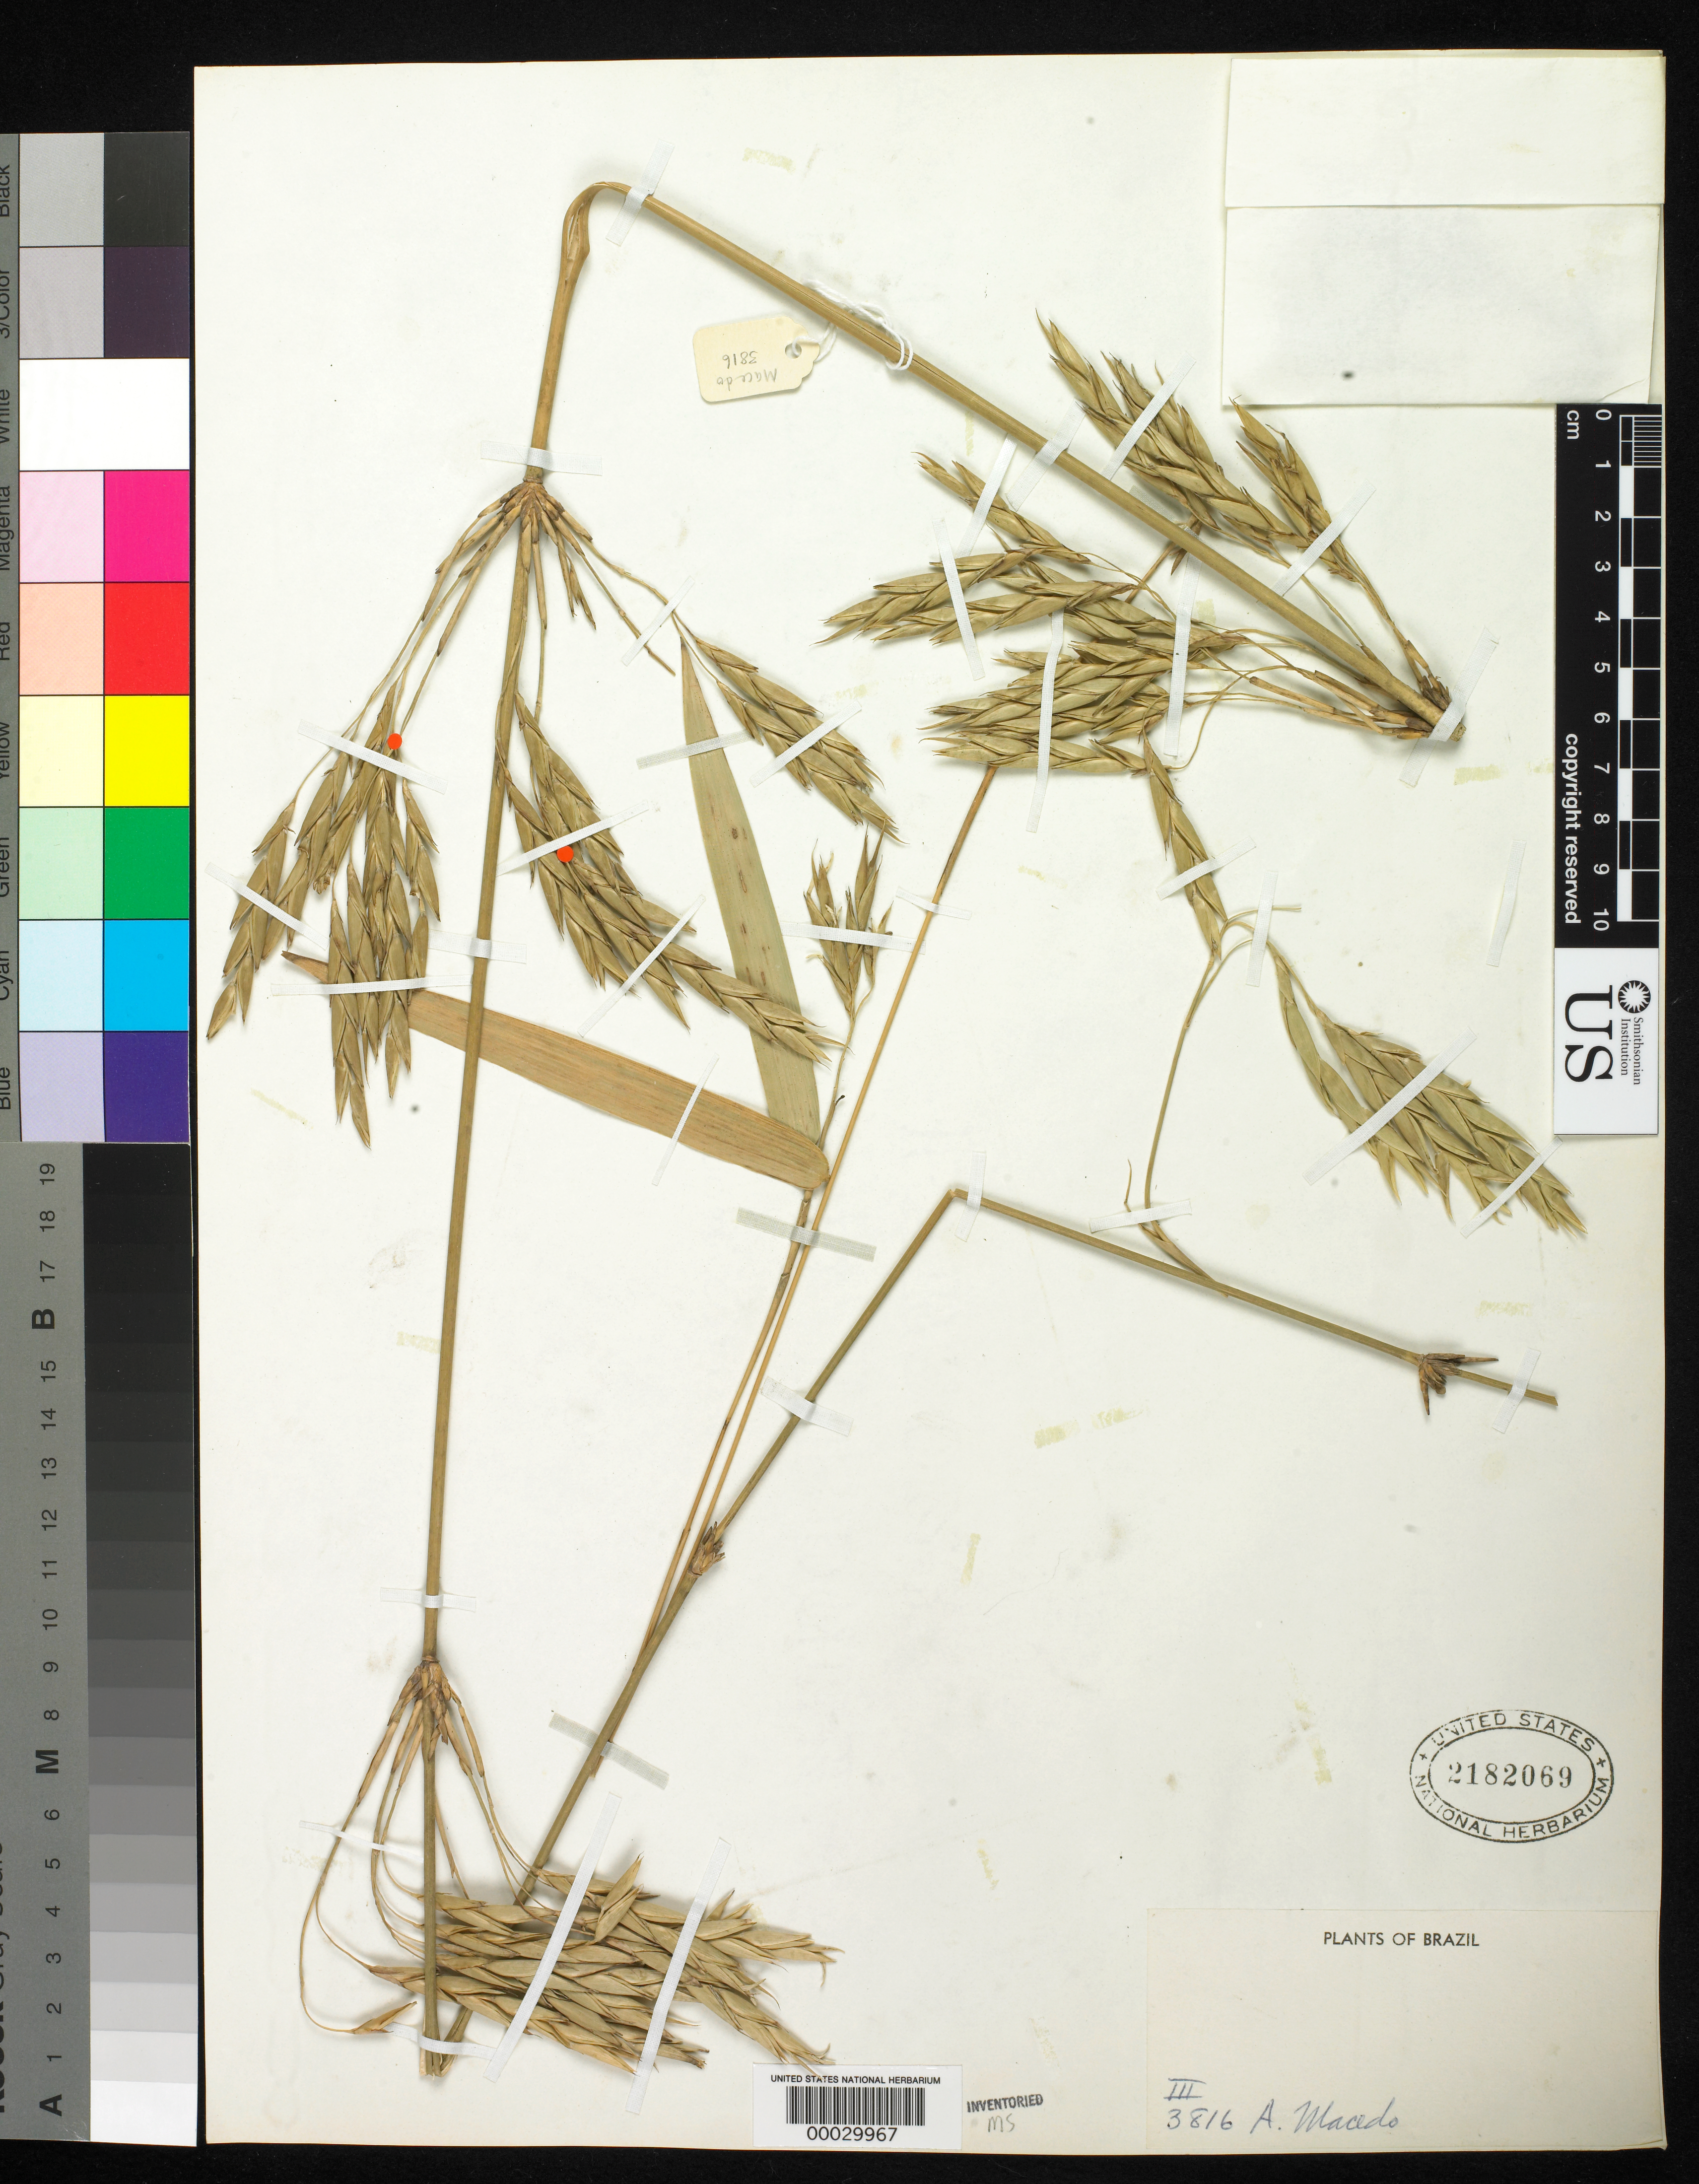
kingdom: Plantae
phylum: Tracheophyta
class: Liliopsida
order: Poales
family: Poaceae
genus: Actinocladum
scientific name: Actinocladum verticillatum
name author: (Nees) McClure ex Soderstr.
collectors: H. Macido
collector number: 3816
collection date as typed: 10 Oct 1953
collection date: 1953-10-10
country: Brazil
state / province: Minas Gerais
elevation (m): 350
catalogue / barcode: US 2182069